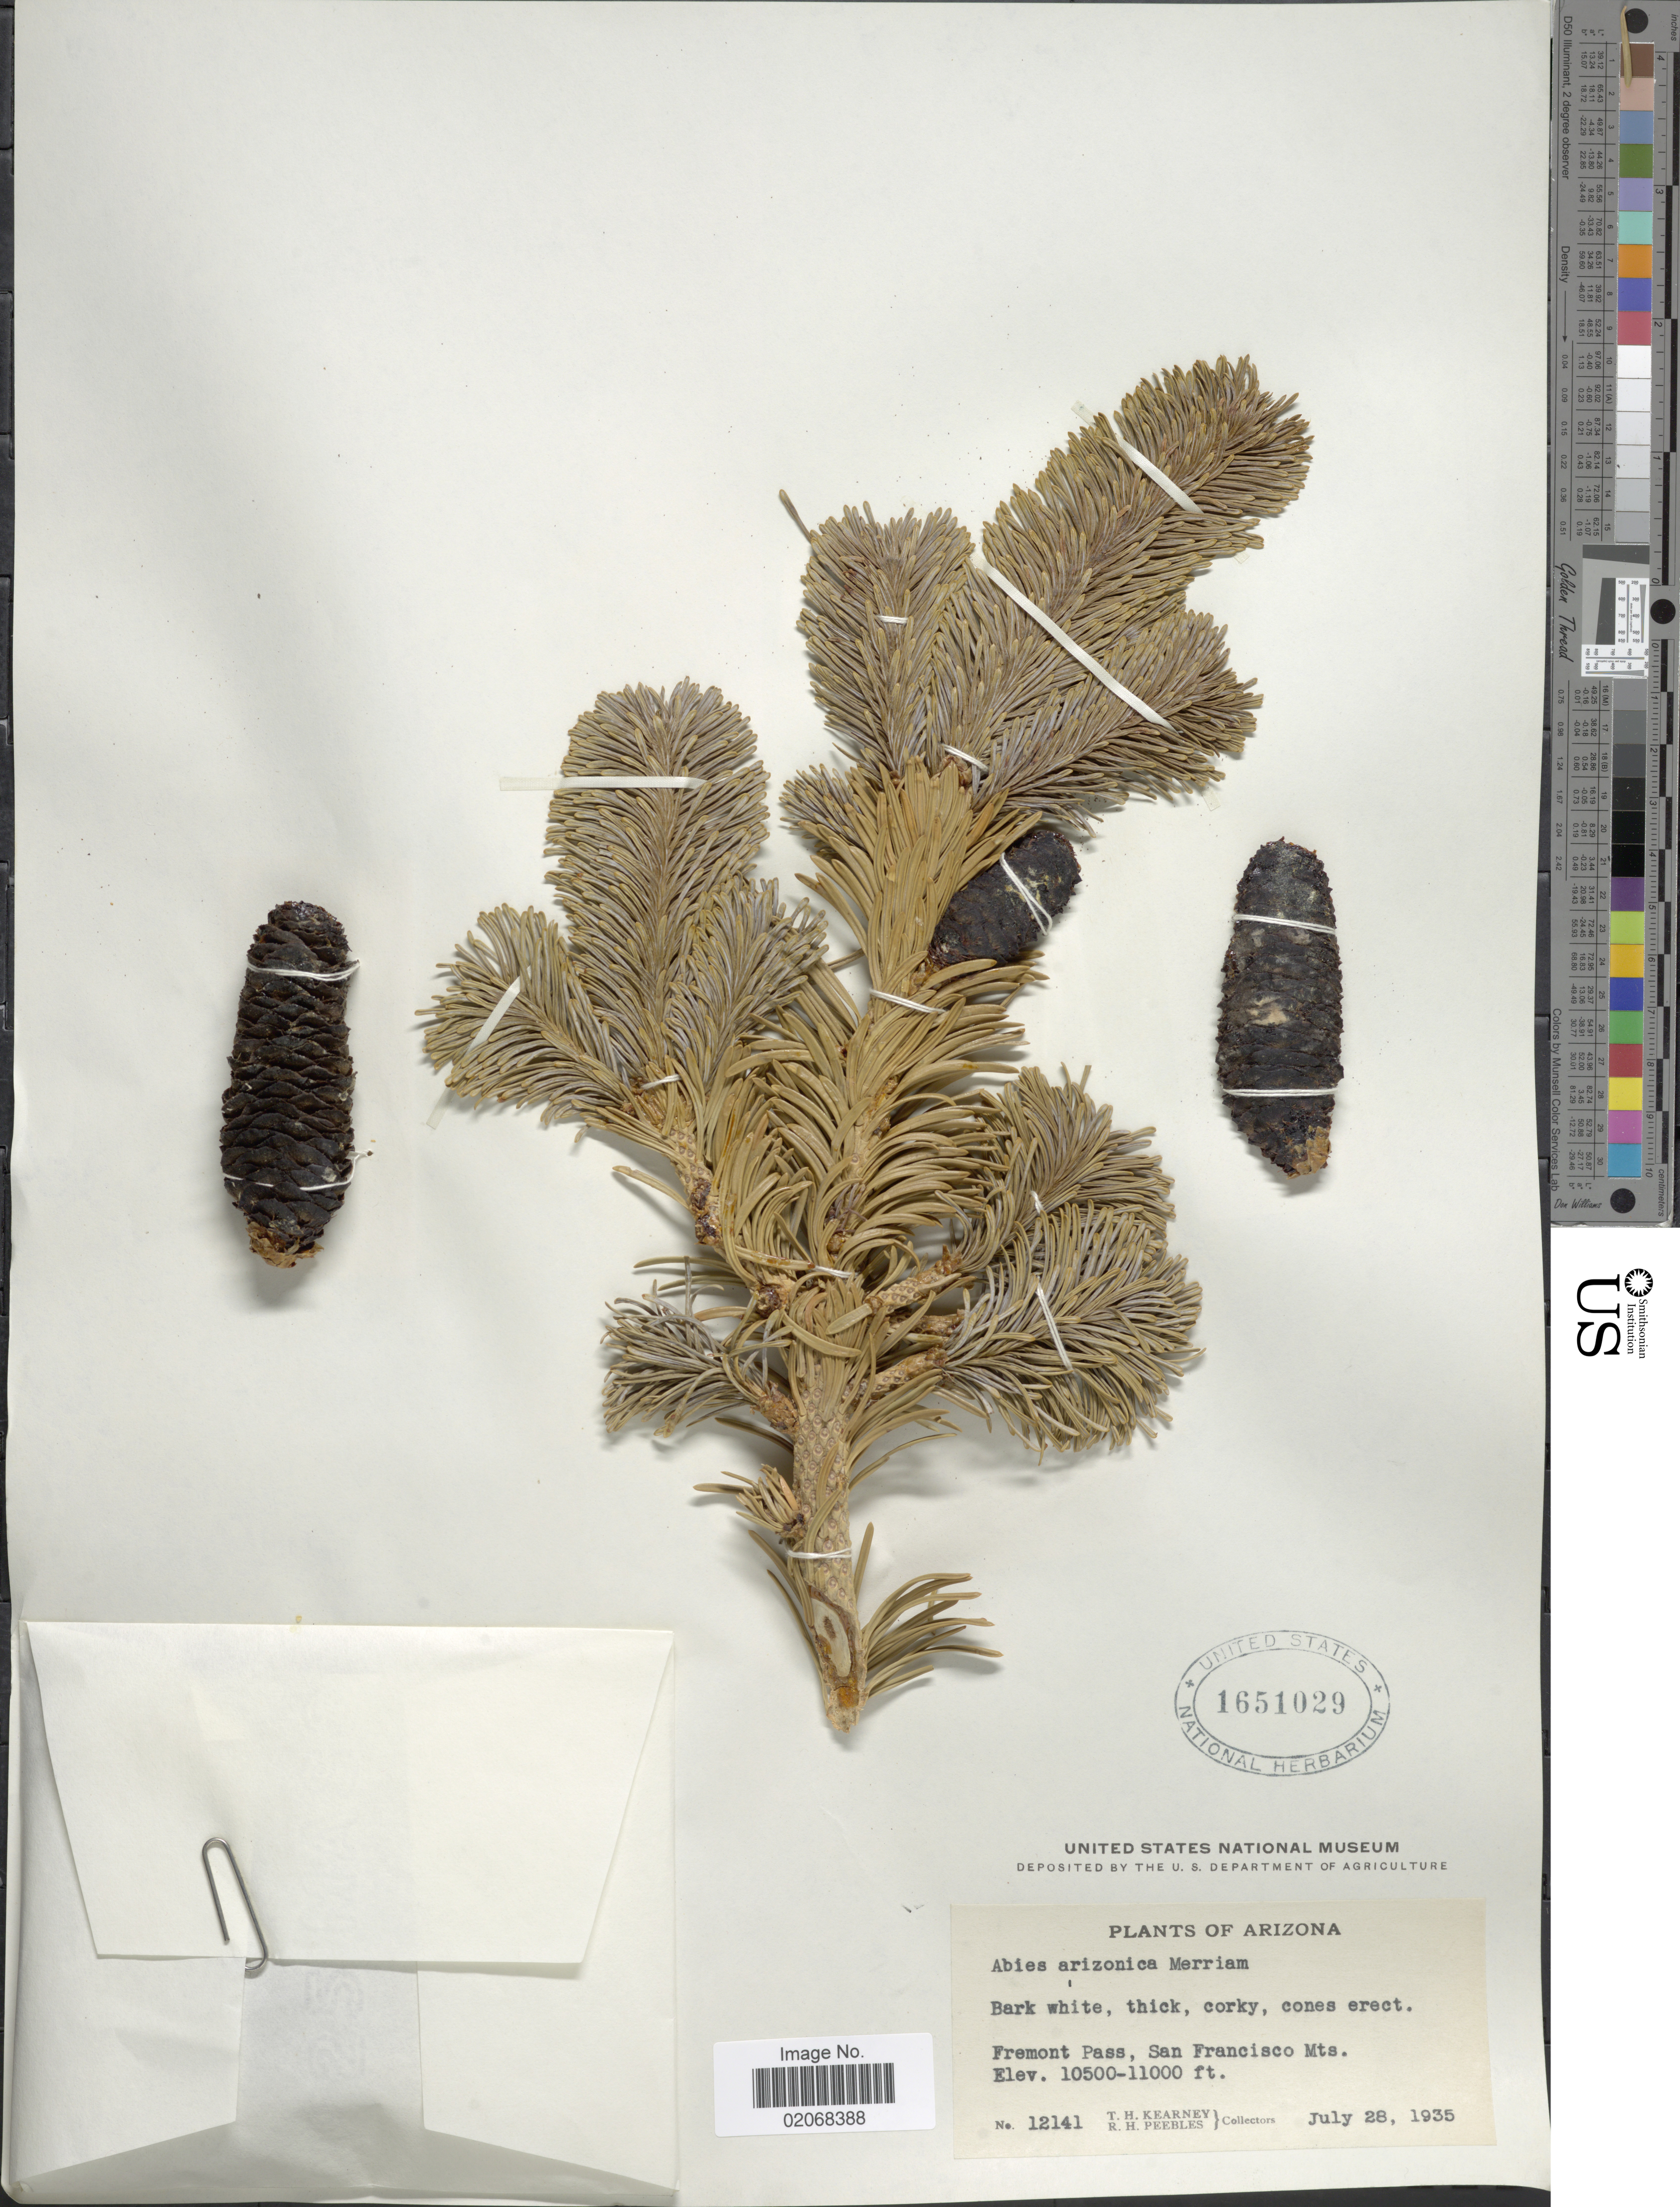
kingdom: Plantae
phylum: Tracheophyta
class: Pinopsida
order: Pinales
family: Pinaceae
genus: Abies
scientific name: Abies lasiocarpa var. arizonica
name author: (Merriam) Lemmon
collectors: T. H. Kearney & R. H. Peebles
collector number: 12141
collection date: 1935-07-28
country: United States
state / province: Arizona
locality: Fremont Pass, San Francisco Mts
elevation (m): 3200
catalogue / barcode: US 1651029